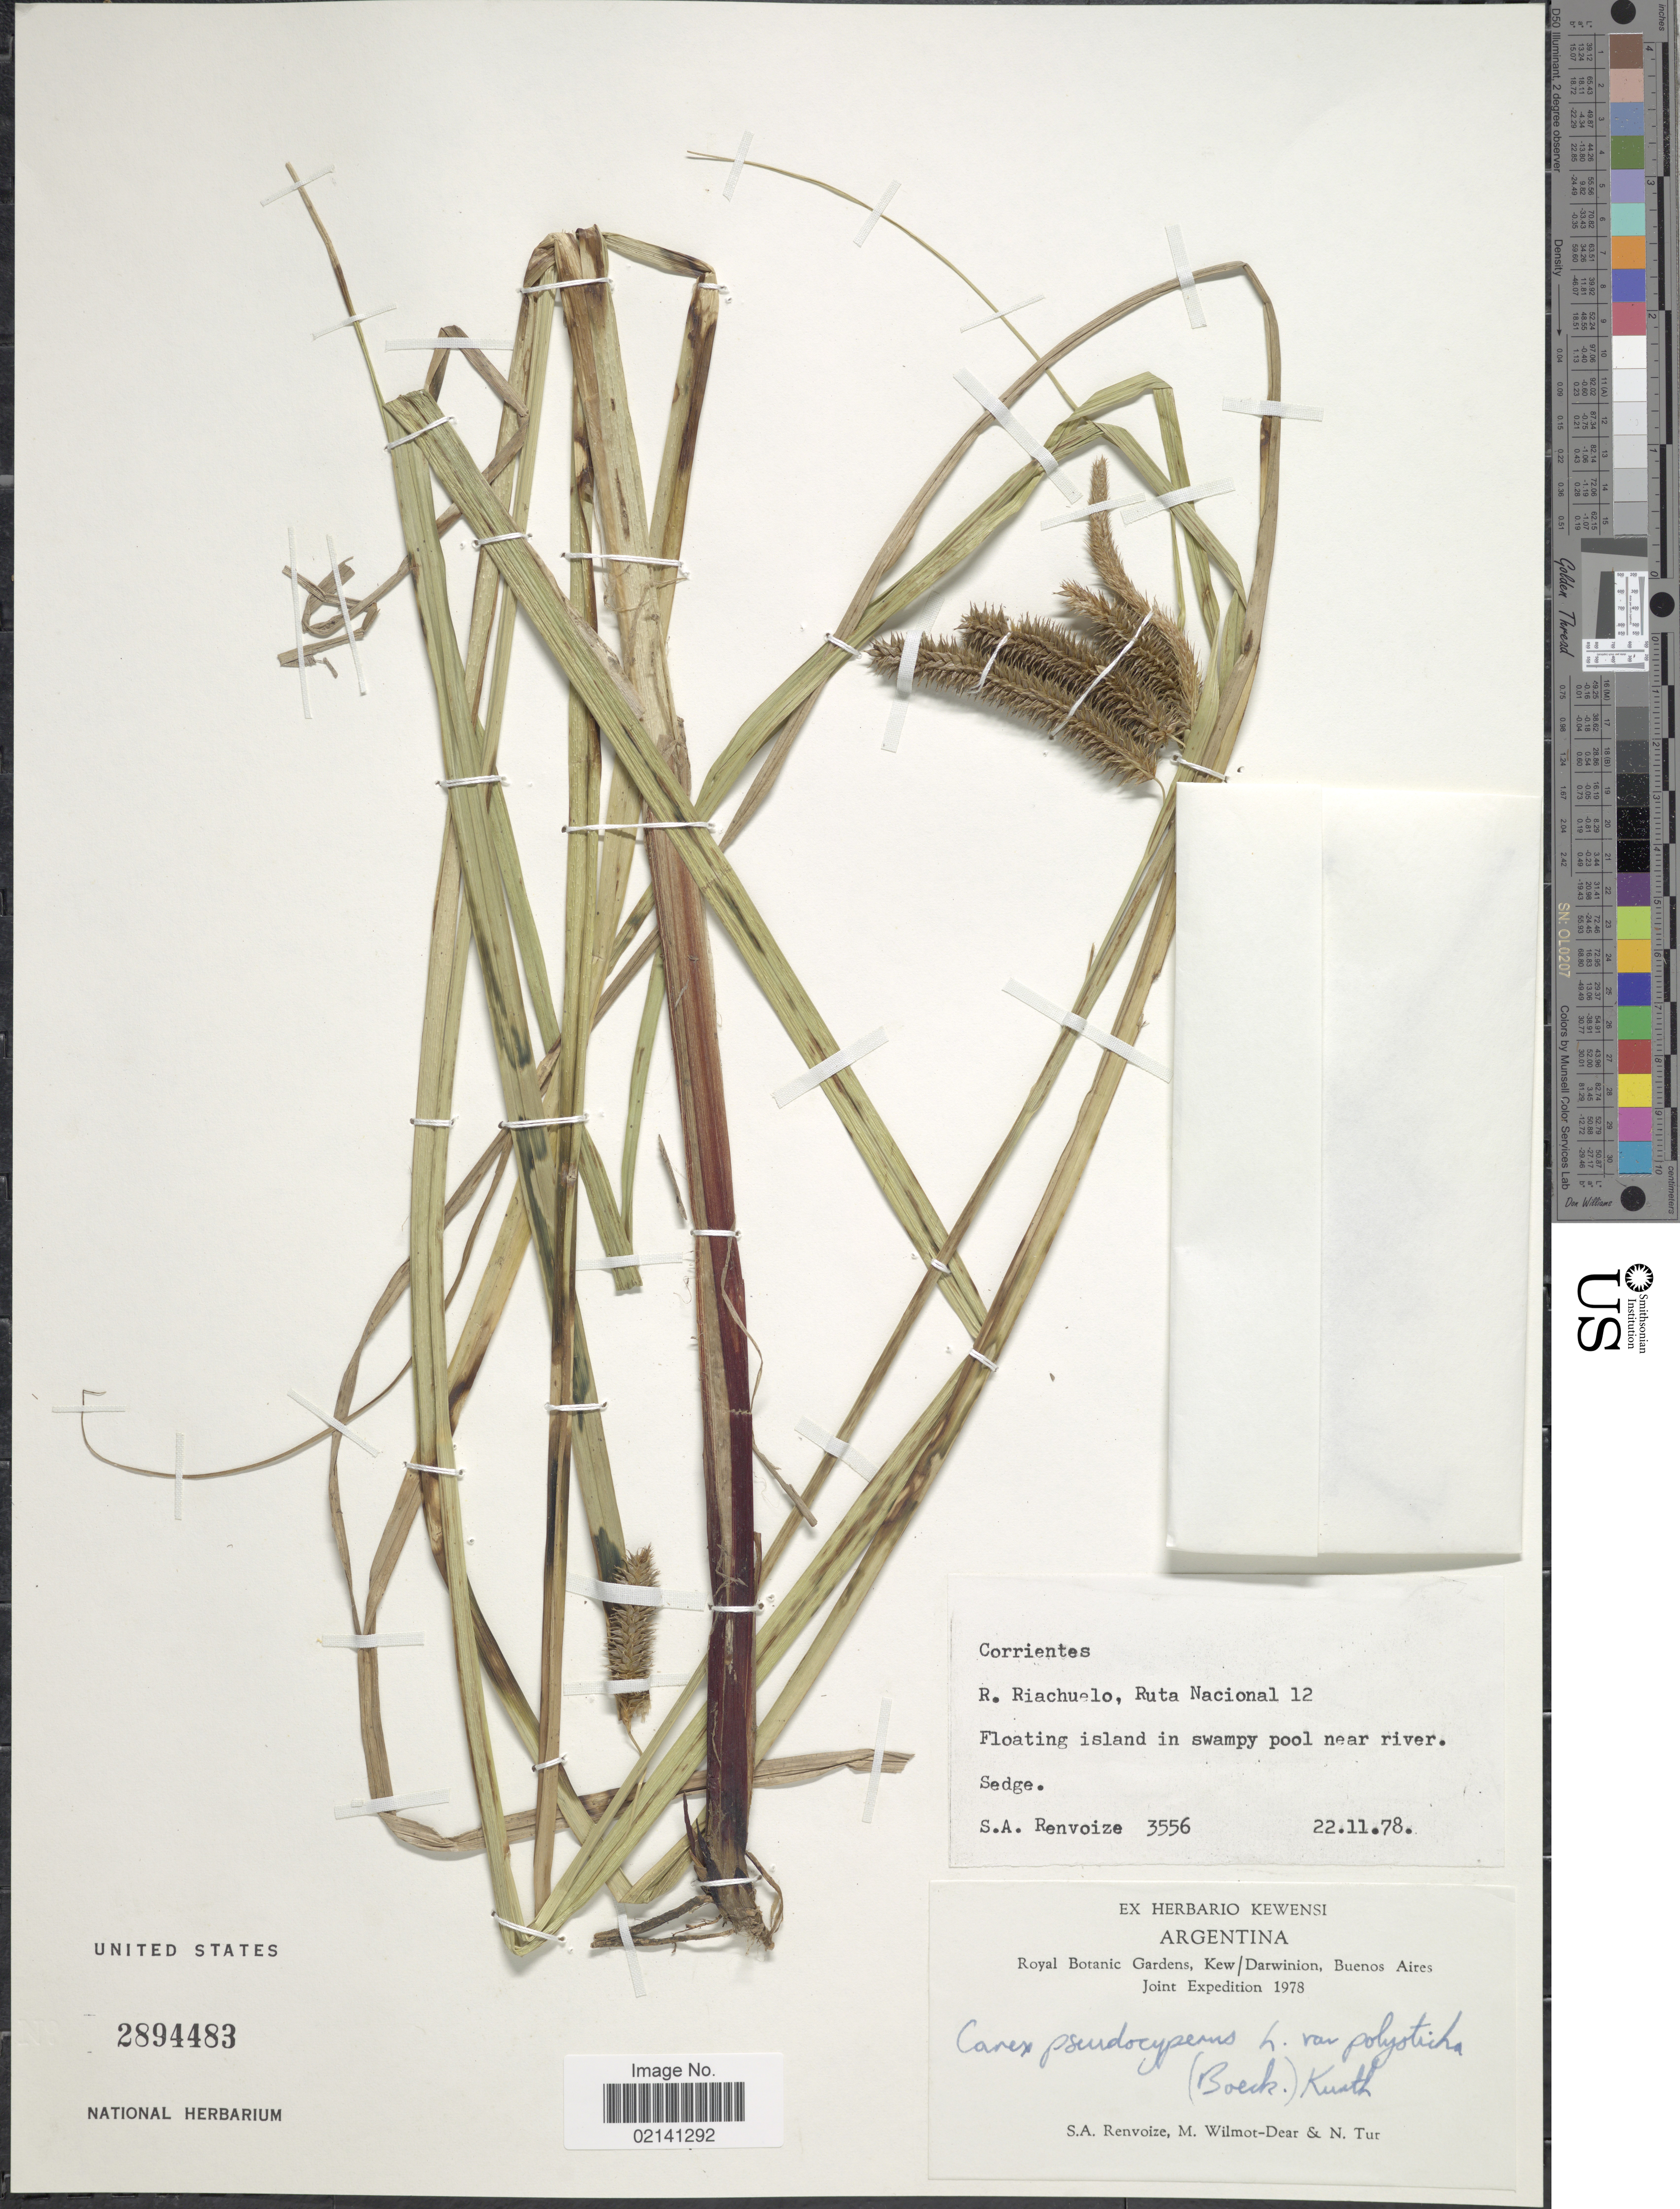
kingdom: Plantae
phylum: Tracheophyta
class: Liliopsida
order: Poales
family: Cyperaceae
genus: Carex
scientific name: Carex polysticha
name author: Boeckeler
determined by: Jimnéz-Mejias, Pedro, (UPOS), Universidad Pablo de Olavide (SPAIN)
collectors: S. A. Renvoize, M. Wilmot-Dear & N. Tur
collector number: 3556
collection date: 1977-11-22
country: Argentina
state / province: Corrientes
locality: R. Riachuelo, Ruta Nacional 12, floating island in swampy pool near river.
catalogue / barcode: US 2894483